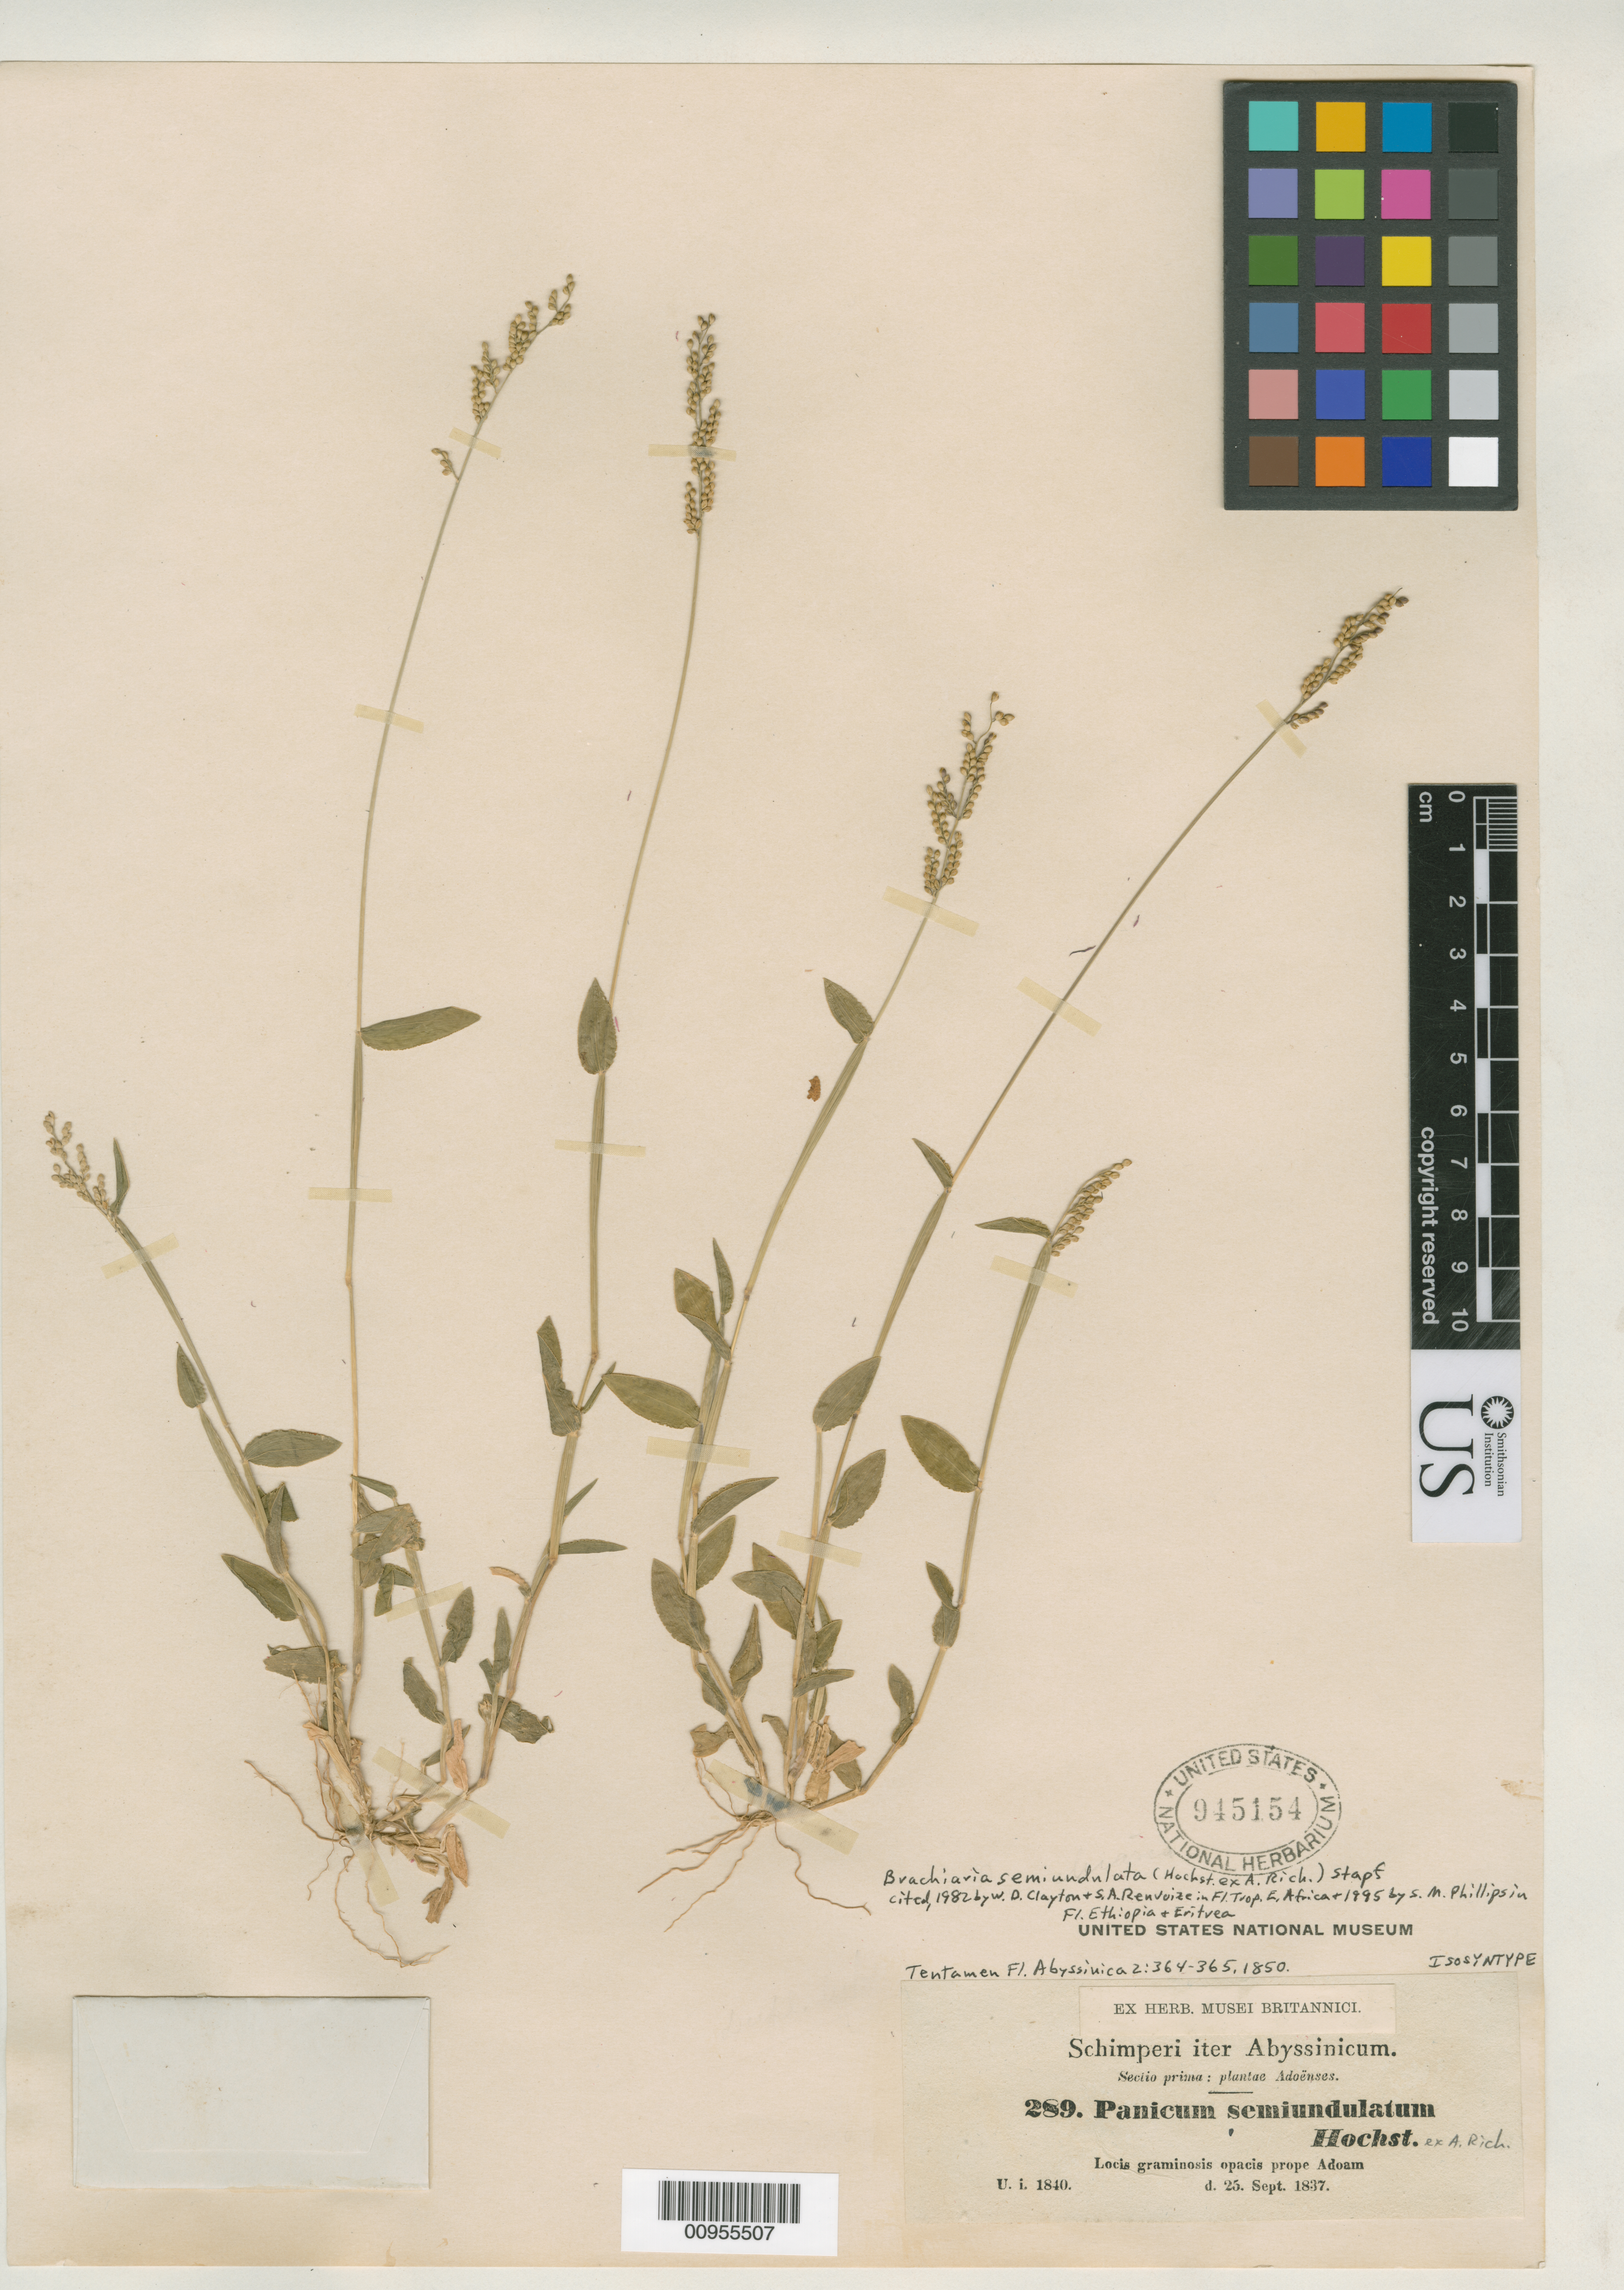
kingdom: Plantae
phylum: Tracheophyta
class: Liliopsida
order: Poales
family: Poaceae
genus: Panicum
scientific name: Panicum semiundulatum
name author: Hochst. ex A. Rich.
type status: Syntype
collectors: G. W. Schimper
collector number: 289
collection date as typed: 25 Sep 1837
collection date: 1837-09-25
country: Ethiopia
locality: Locis graminosis apocas pope Adoam.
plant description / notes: Currently accepted name as cited by W.D. Clayton & S.A. Renvoize in Fl. Trop. E. Africa (1982) and S.M. Phillips in Fl. Ethiopia & Eritrea (1995).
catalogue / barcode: US 945154